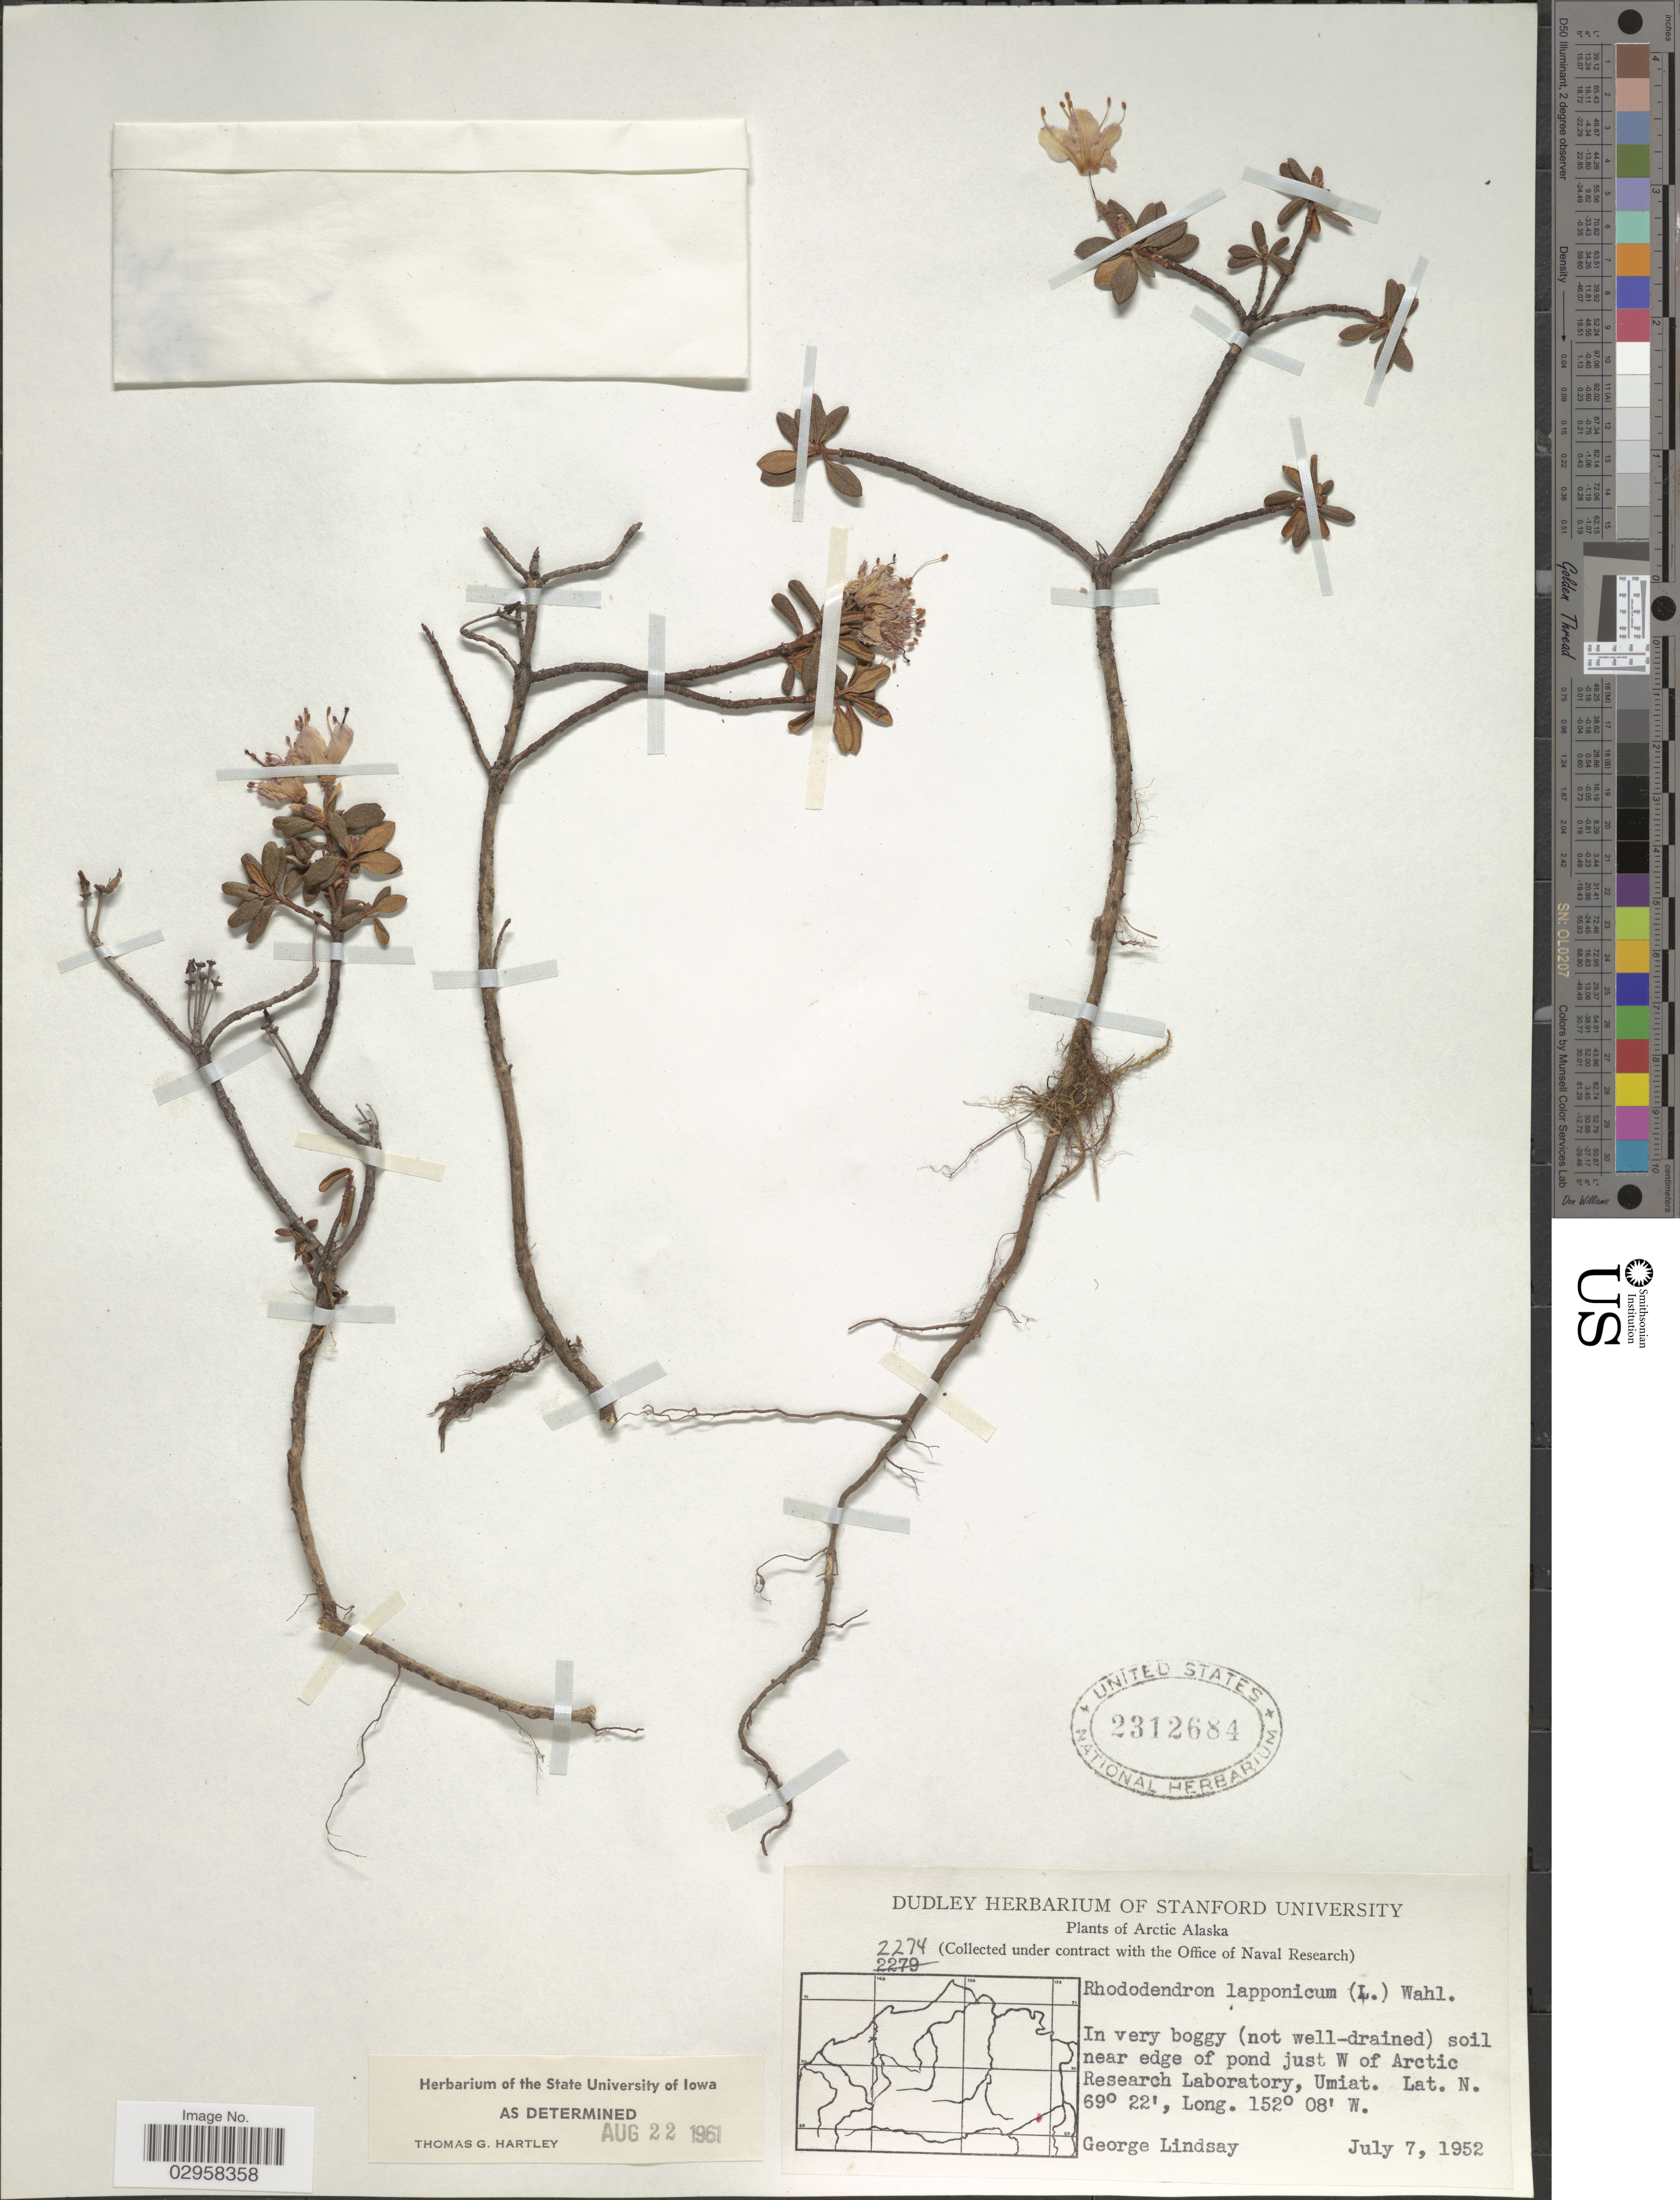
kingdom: Plantae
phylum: Tracheophyta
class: Magnoliopsida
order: Ericales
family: Ericaceae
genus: Rhododendron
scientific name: Rhododendron lapponicum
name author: (L.) Wahlenb.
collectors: G. Lindsay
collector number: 2274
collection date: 1952-07-07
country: United States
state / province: Alaska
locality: Arctic Alaska. Near edge of pond just W of Arctic Research Laboratory, Umiat.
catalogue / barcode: US 2312684